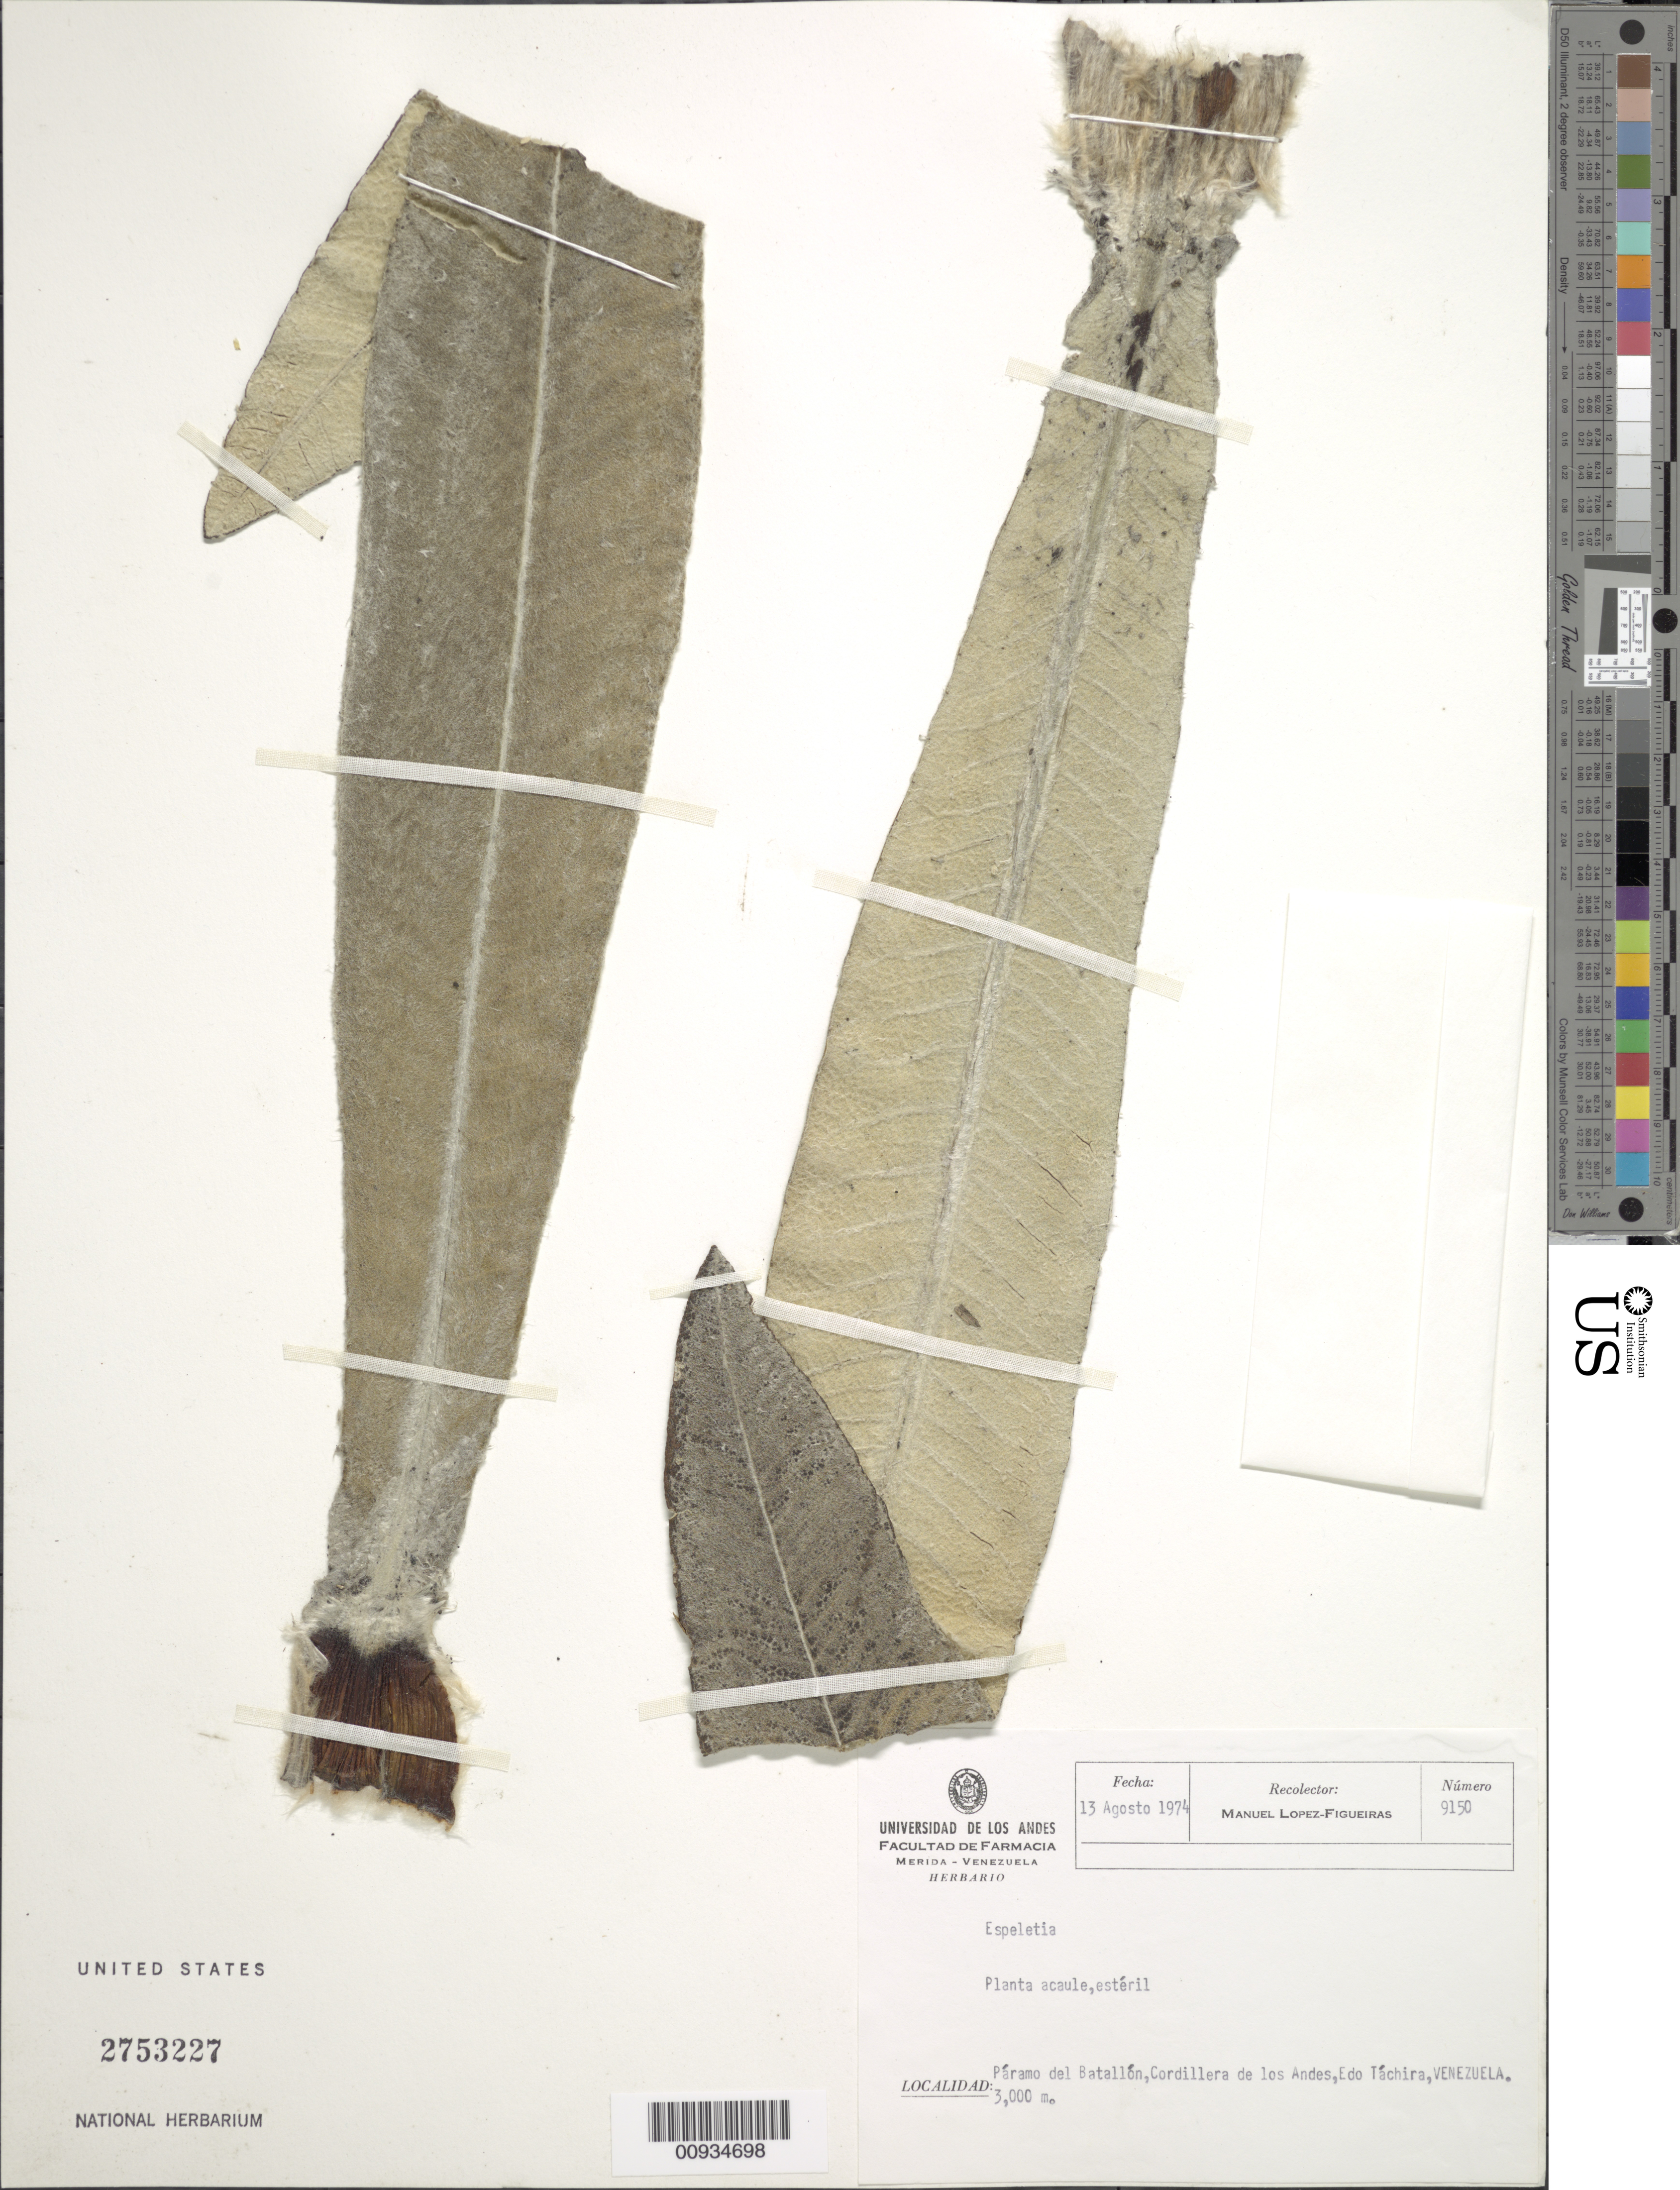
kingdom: Plantae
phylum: Tracheophyta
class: Magnoliopsida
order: Asterales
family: Asteraceae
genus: Espeletiopsis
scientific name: Espeletiopsis meridensis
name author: (Cuatrec.) Cuatrec.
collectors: M. López Figueiras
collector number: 9150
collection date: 1974-08-13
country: Venezuela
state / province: Táchira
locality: Páramo del Batallón. Cordillera de los Andes.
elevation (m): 3000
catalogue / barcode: US 2753227